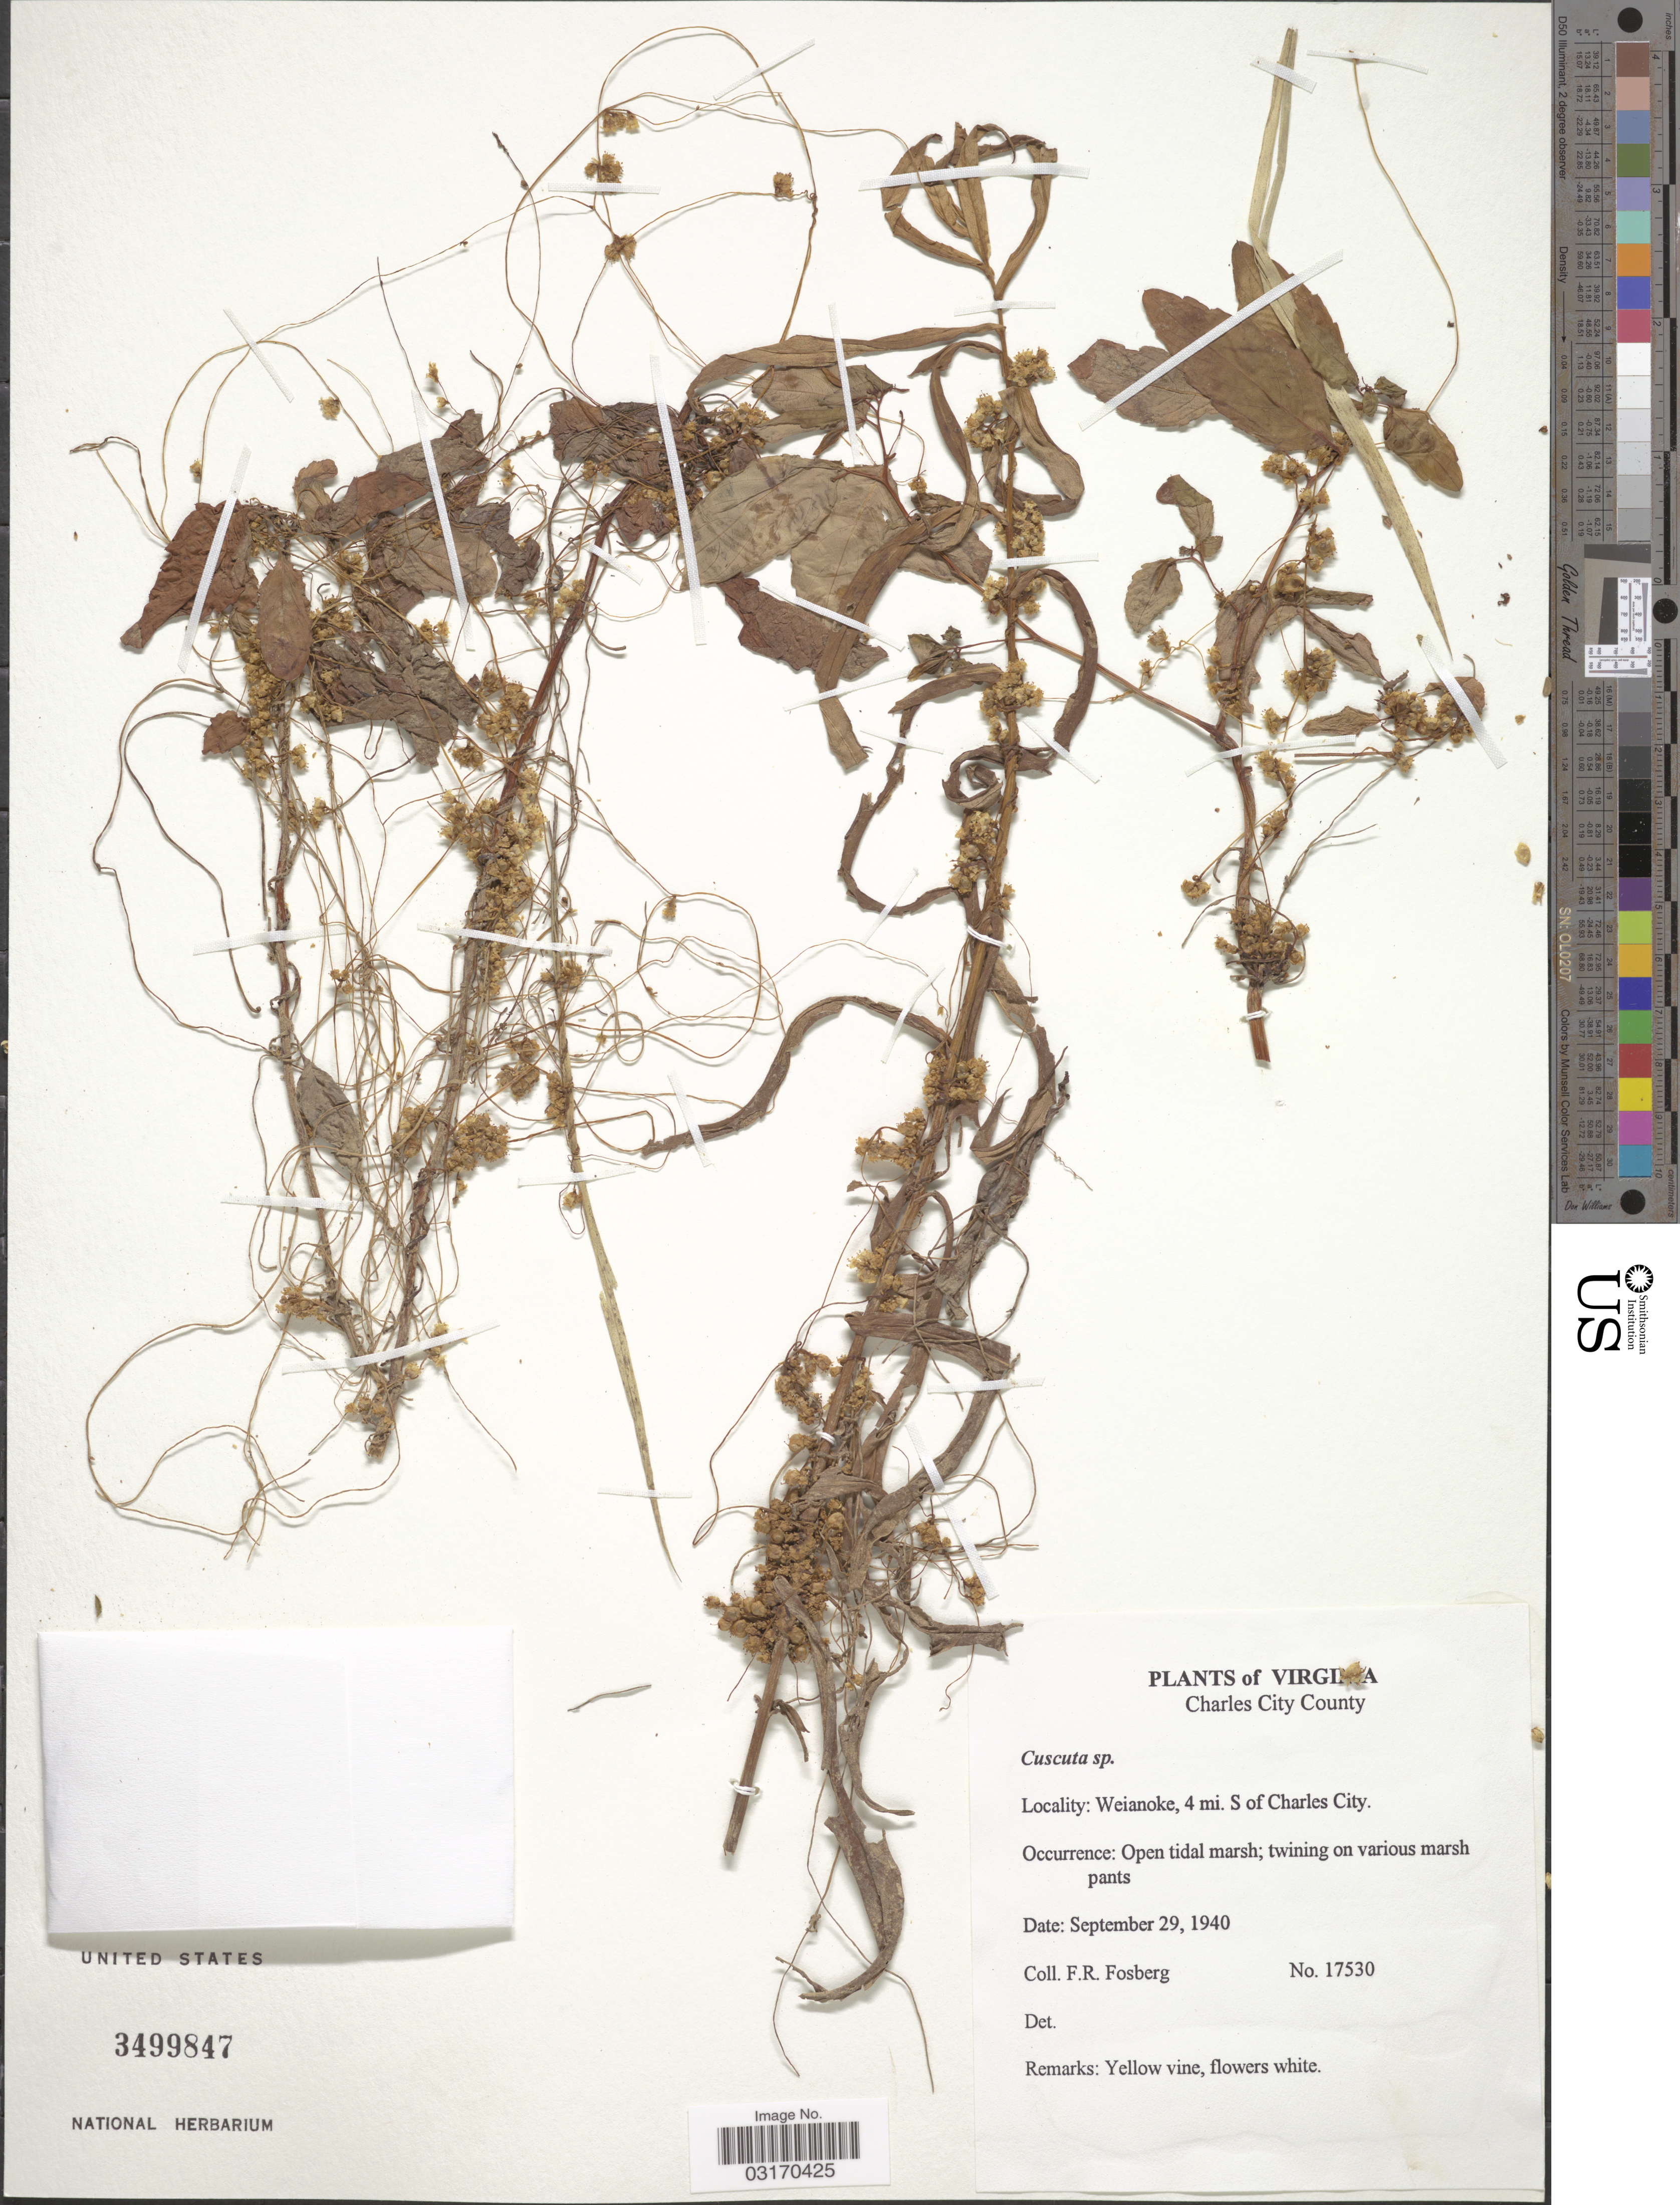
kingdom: Plantae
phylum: Tracheophyta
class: Magnoliopsida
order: Solanales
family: Convolvulaceae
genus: Cuscuta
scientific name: Cuscuta sp.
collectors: F. R. Fosberg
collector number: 17530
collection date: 1940-09-29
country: United States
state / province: Virginia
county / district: Charles City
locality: Charles City County. Weianoke, 4 mi. S of Charles City.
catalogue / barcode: US 3499847